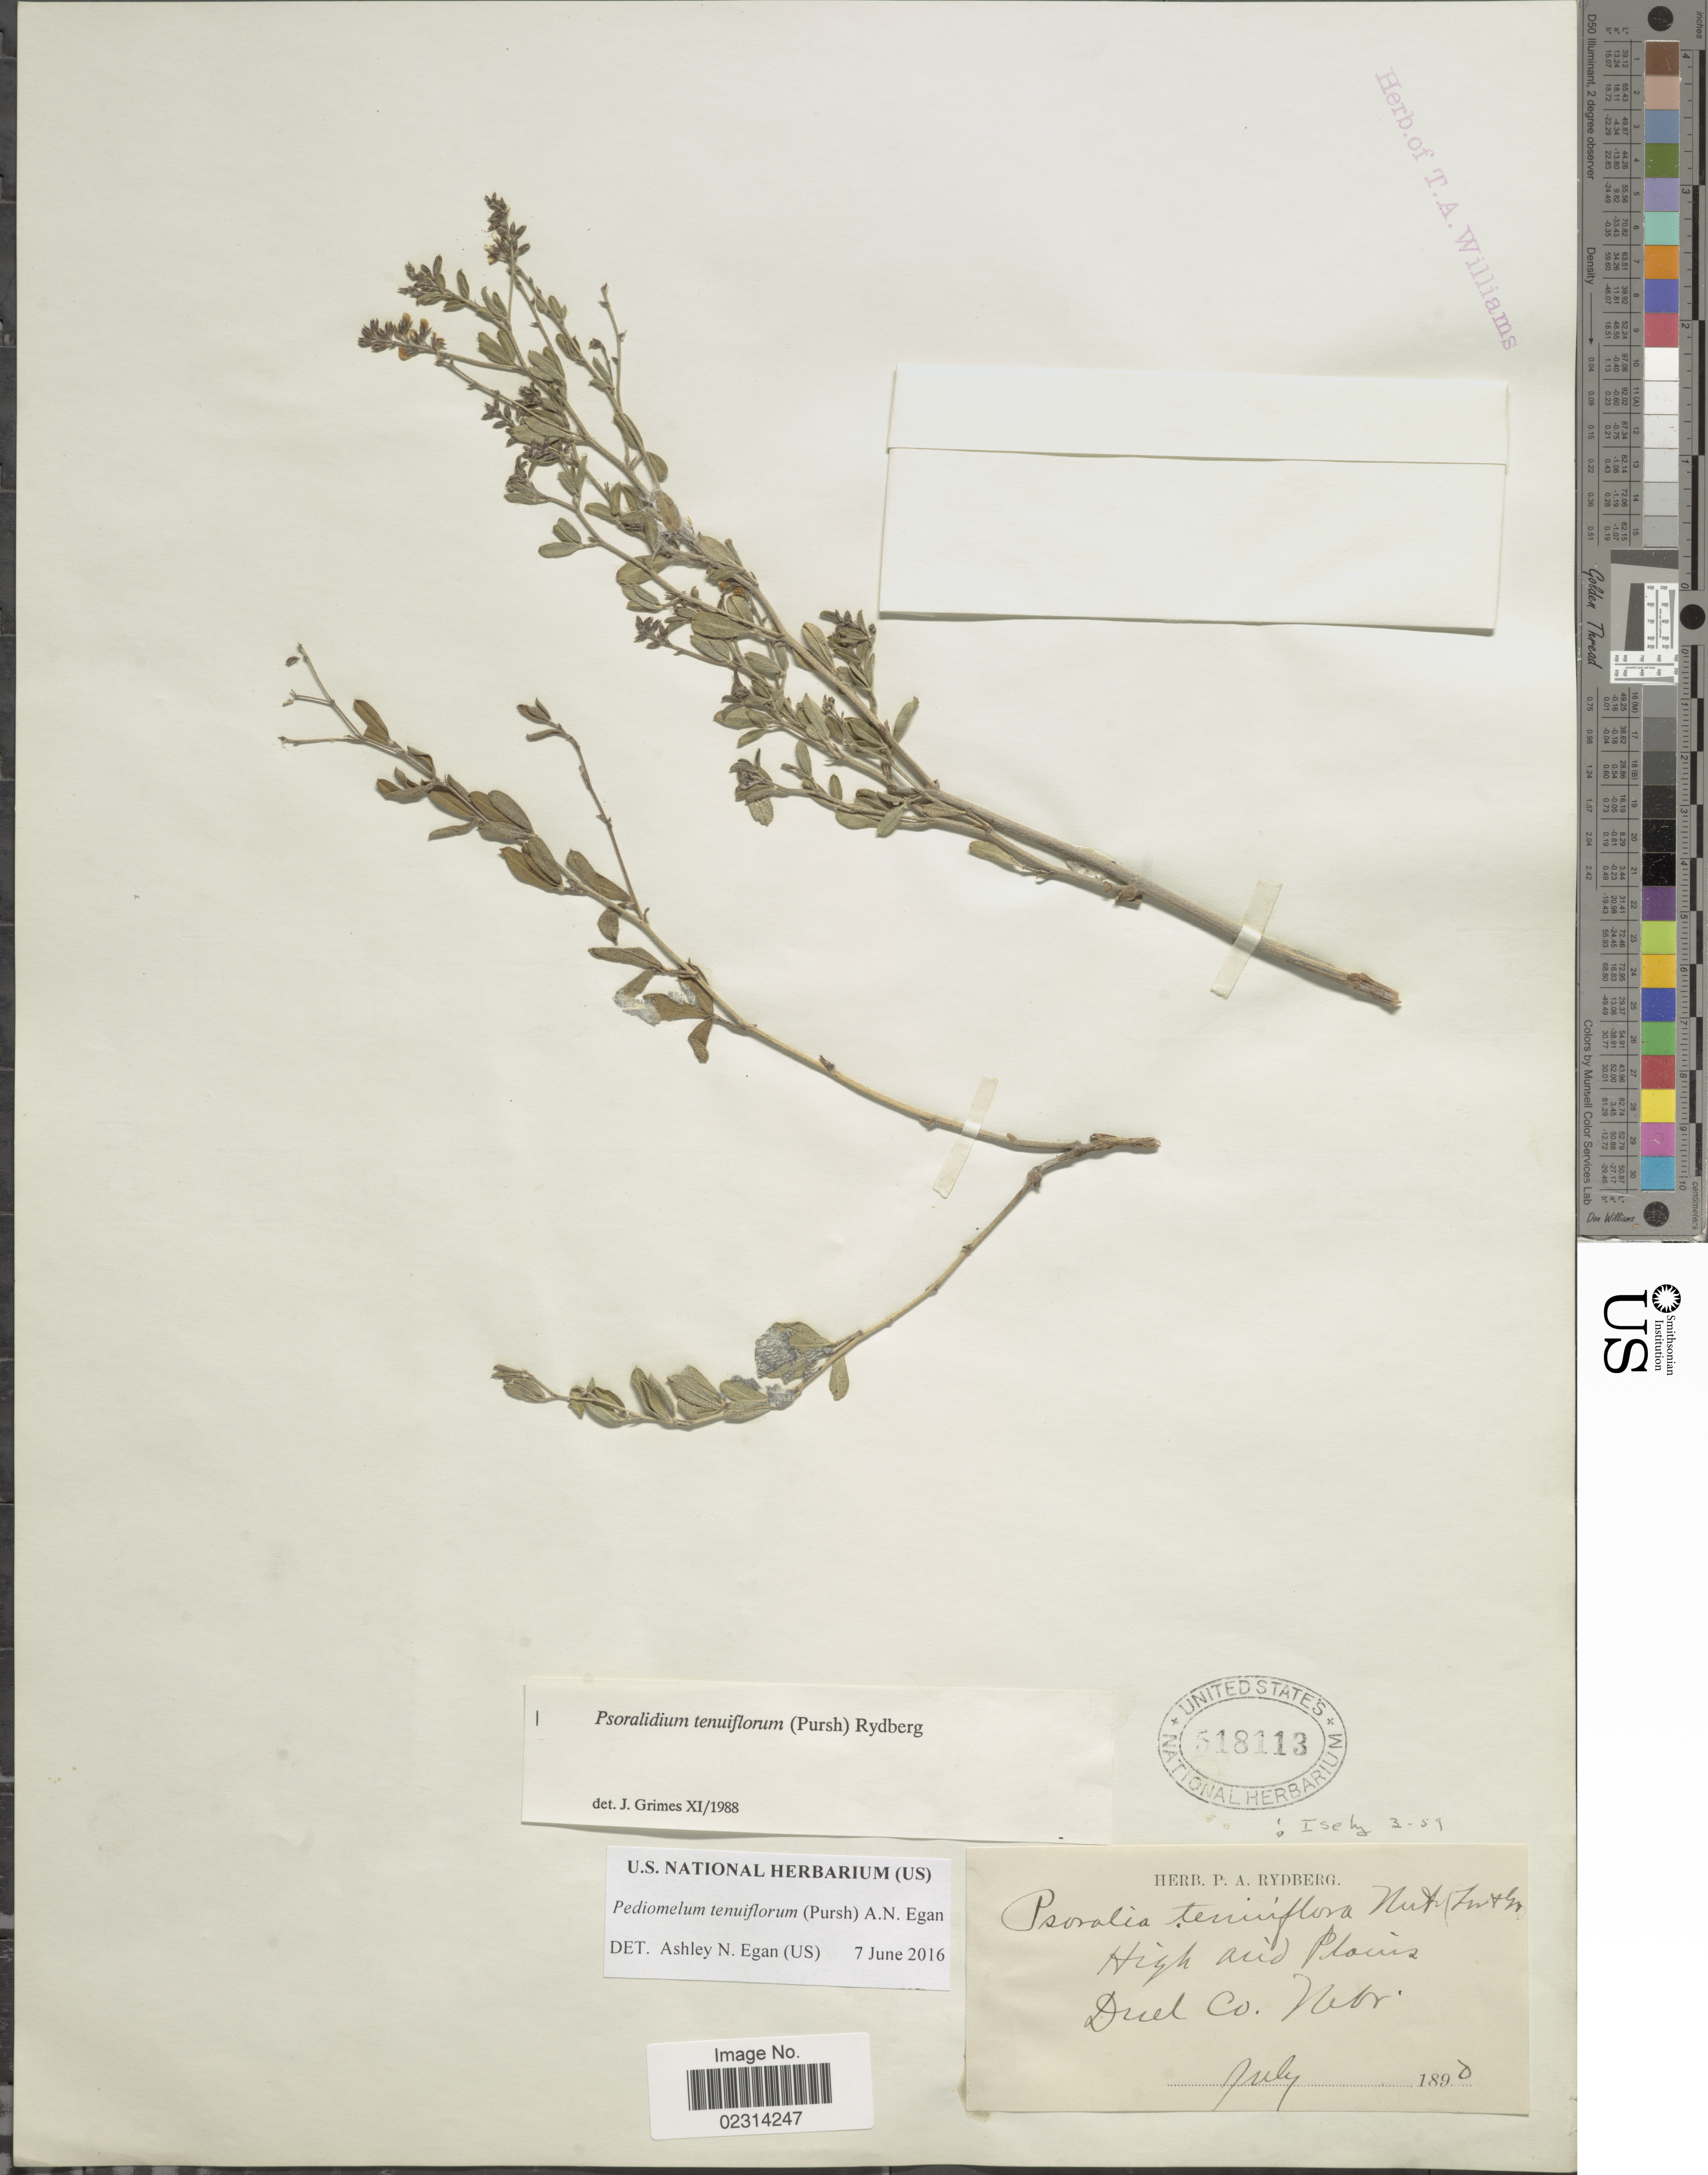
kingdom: Plantae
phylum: Tracheophyta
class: Magnoliopsida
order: Fabales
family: Fabaceae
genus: Psoralidium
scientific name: Psoralidium tenuiflorum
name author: (Pursh) Rydb.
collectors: ex herb. P. A. Rydberg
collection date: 1890-07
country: United States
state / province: Nebraska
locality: Duel Co.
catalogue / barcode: US 518113